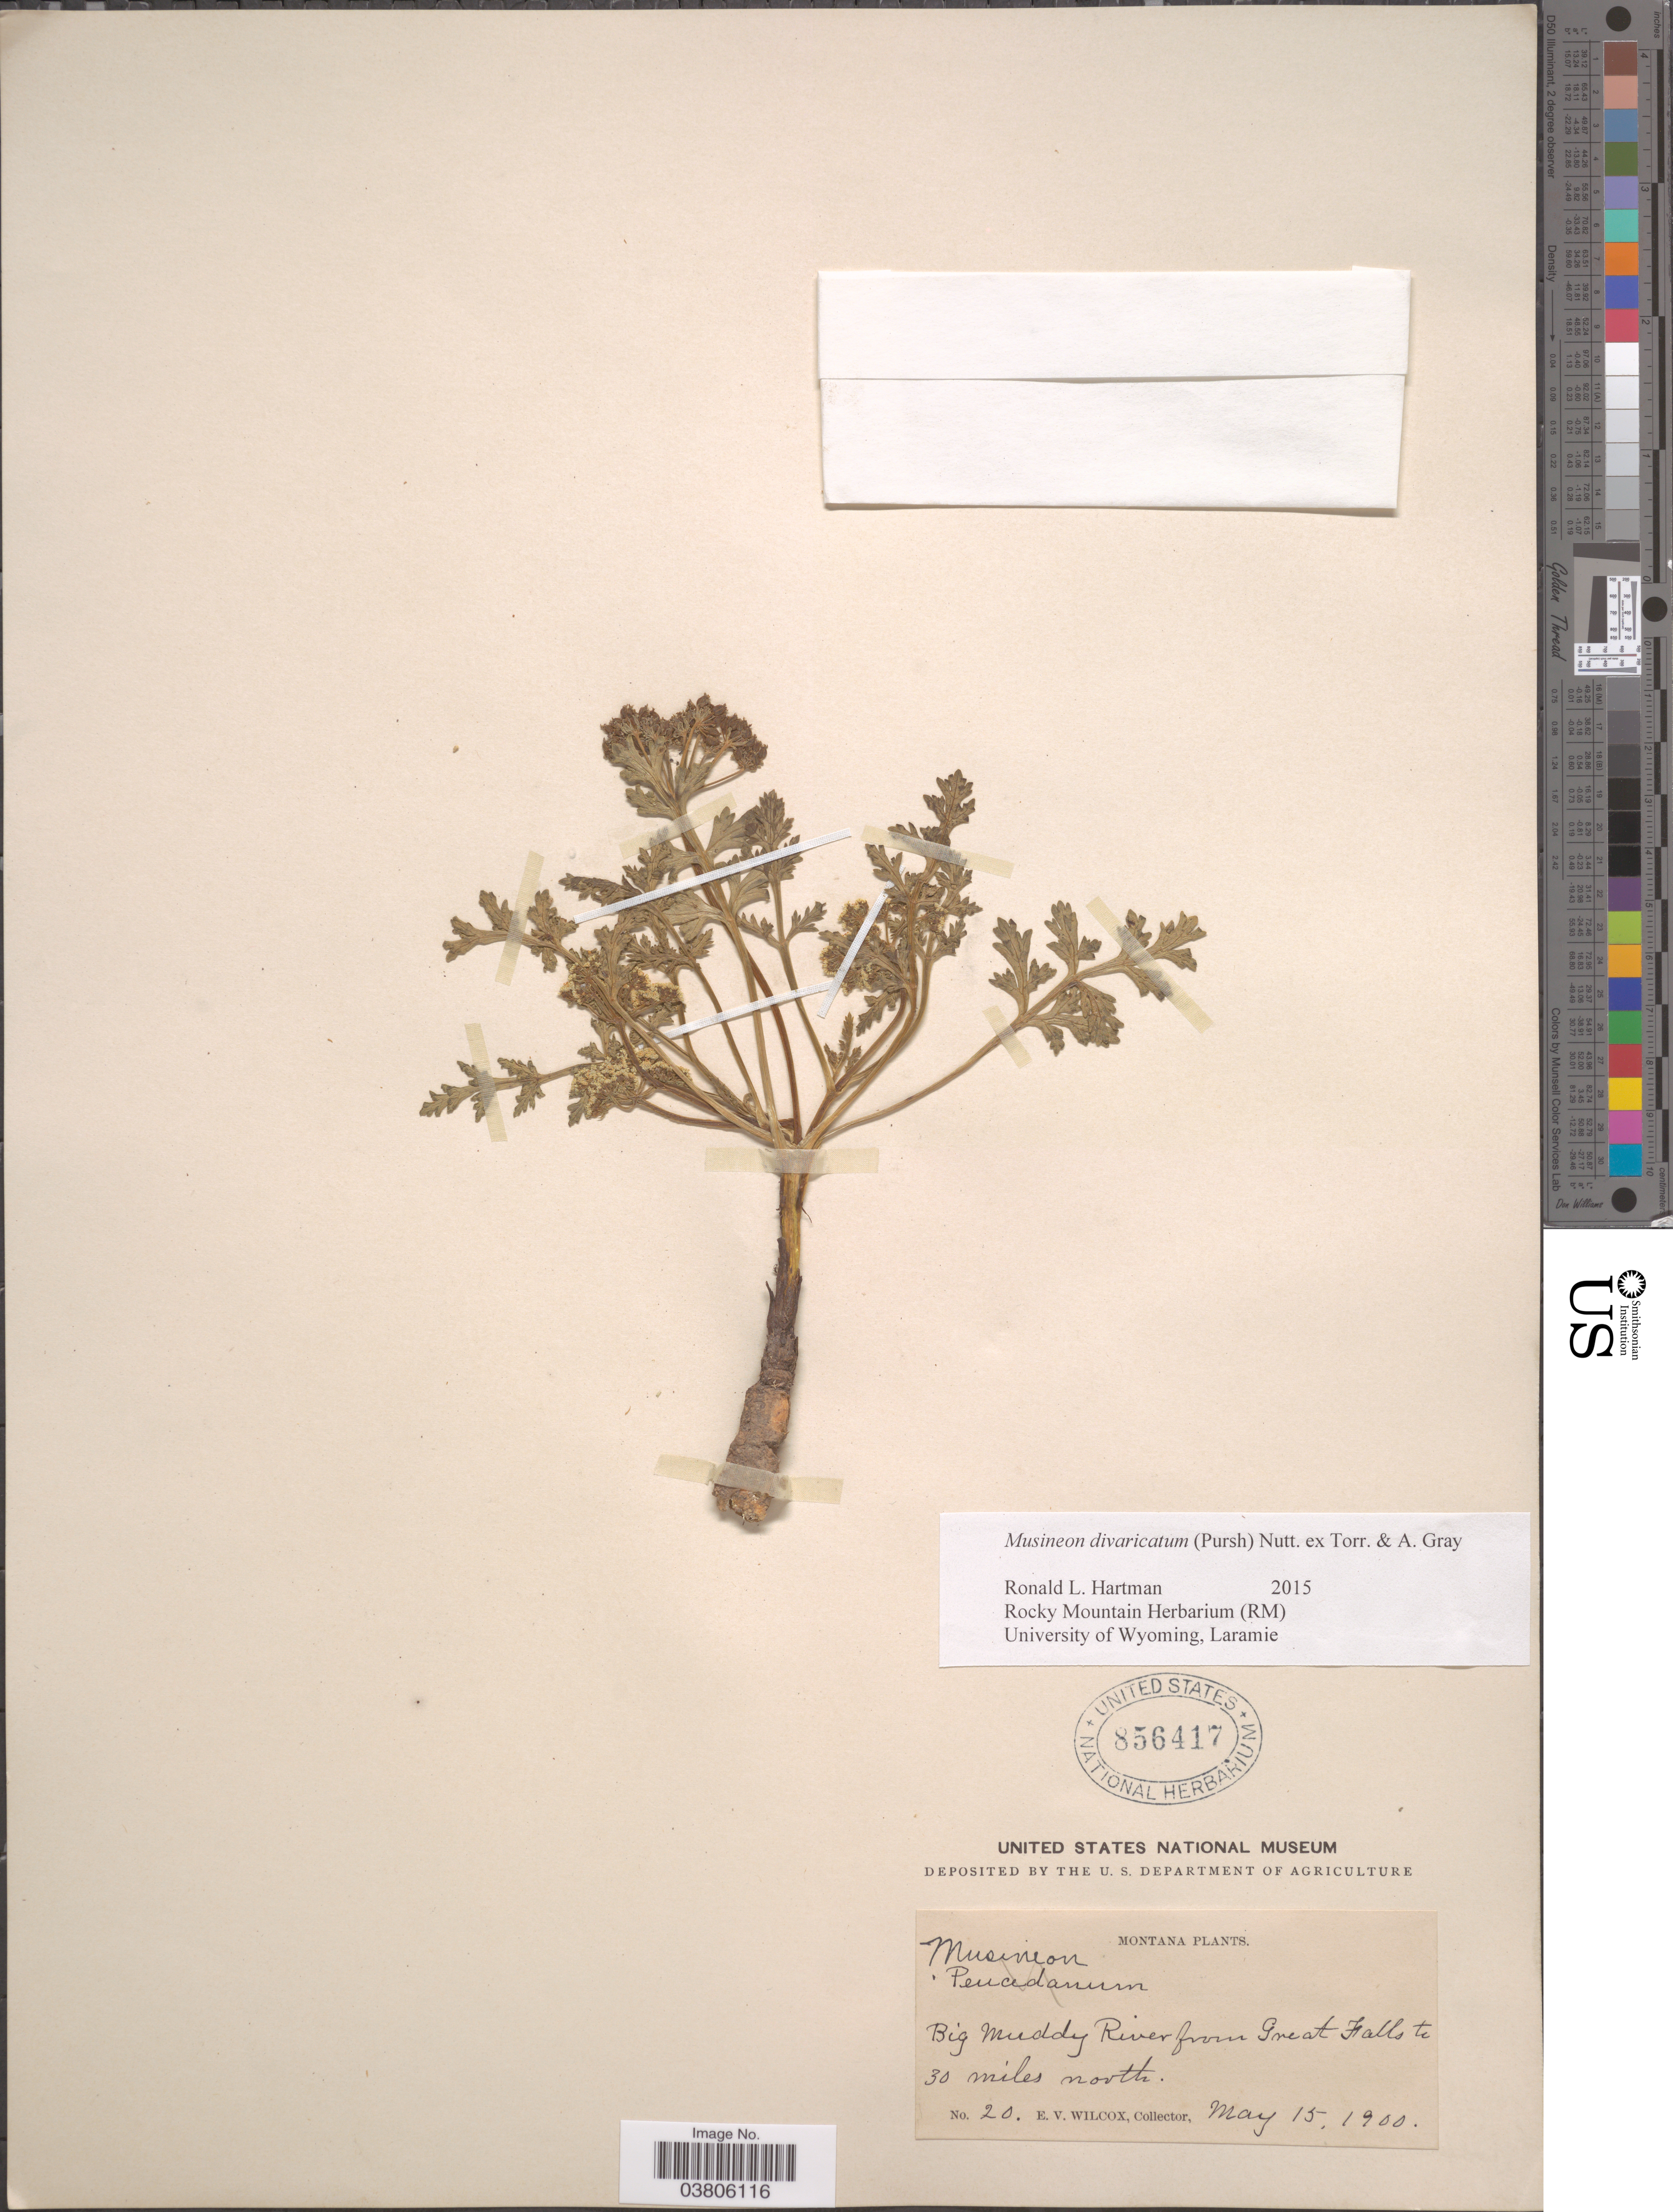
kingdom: Plantae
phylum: Tracheophyta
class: Magnoliopsida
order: Apiales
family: Apiaceae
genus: Musineon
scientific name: Musineon divaricatum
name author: (Pursh) Nutt.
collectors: E. V. Wilcox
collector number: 20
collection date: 1900-05-15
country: United States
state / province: Montana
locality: Big Muddy River from Great Falls to 30 miles north.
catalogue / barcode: US 856417